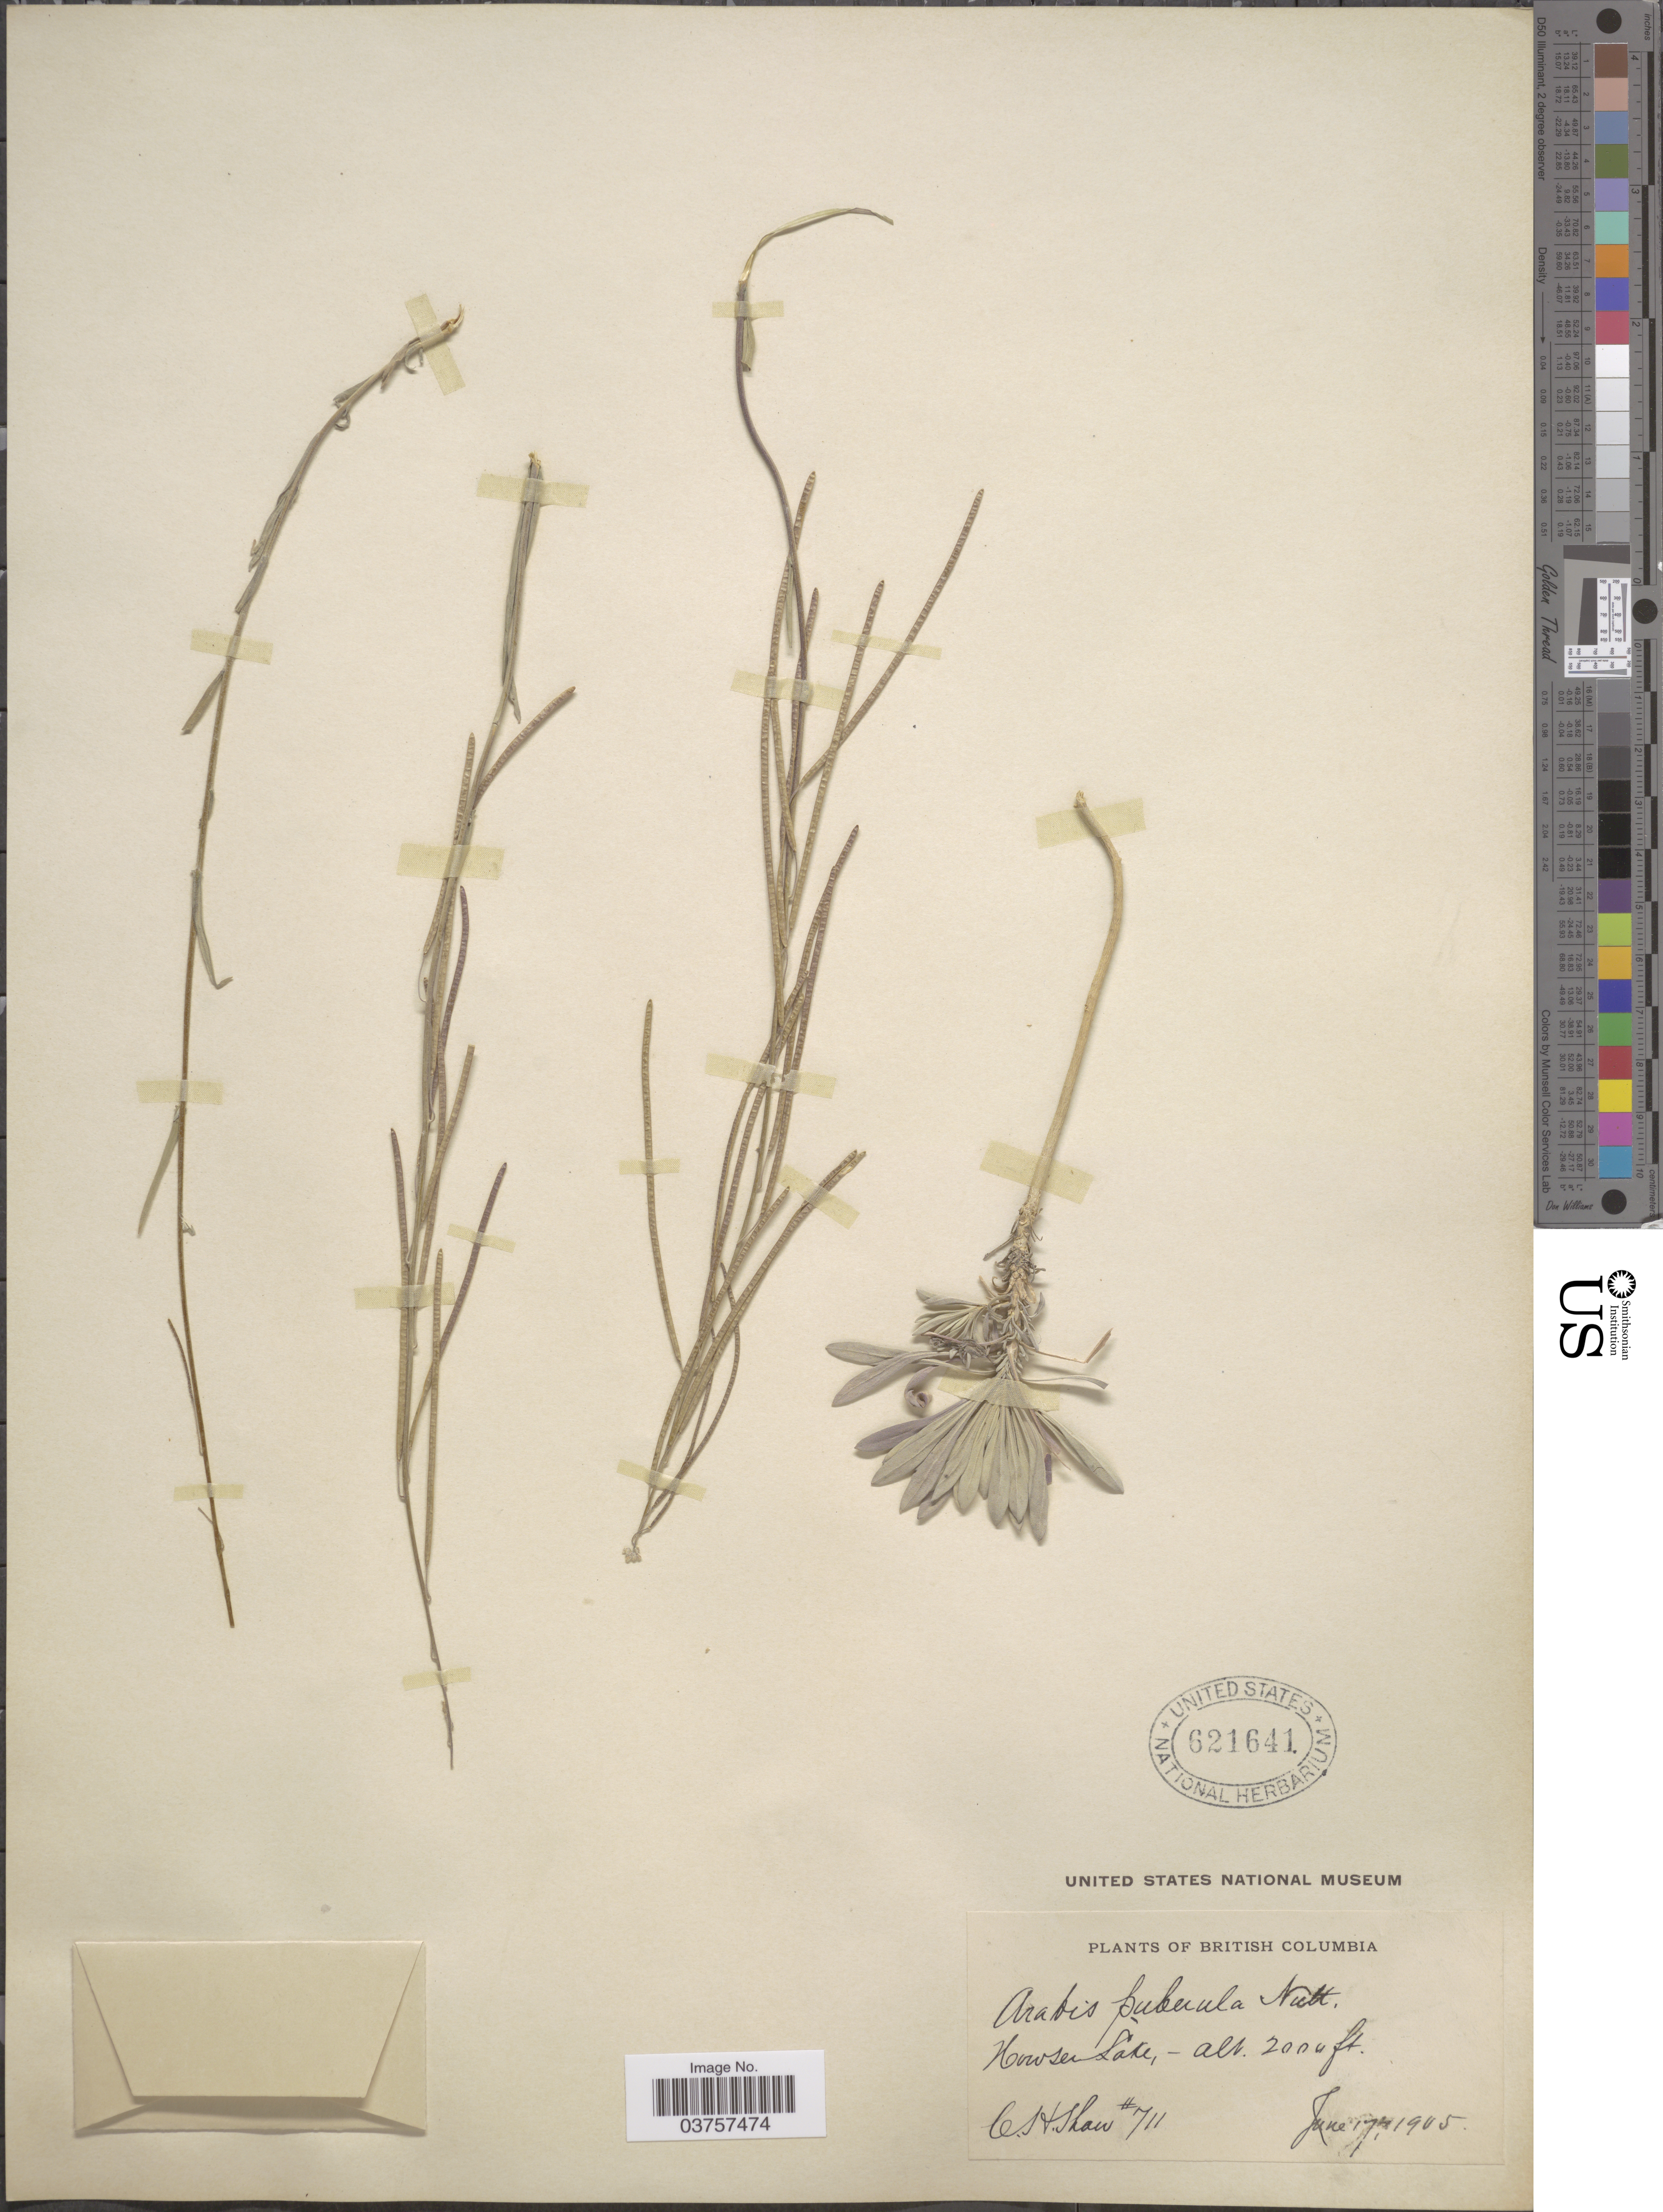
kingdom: Plantae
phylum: Tracheophyta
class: Magnoliopsida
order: Brassicales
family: Brassicaceae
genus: Arabis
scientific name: Arabis holboellii var. retrofracta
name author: Rydb.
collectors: C. H. Shaw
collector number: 711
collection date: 1905-06-17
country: Canada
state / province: British Columbia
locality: Howser Lake.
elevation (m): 610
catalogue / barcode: US 621641